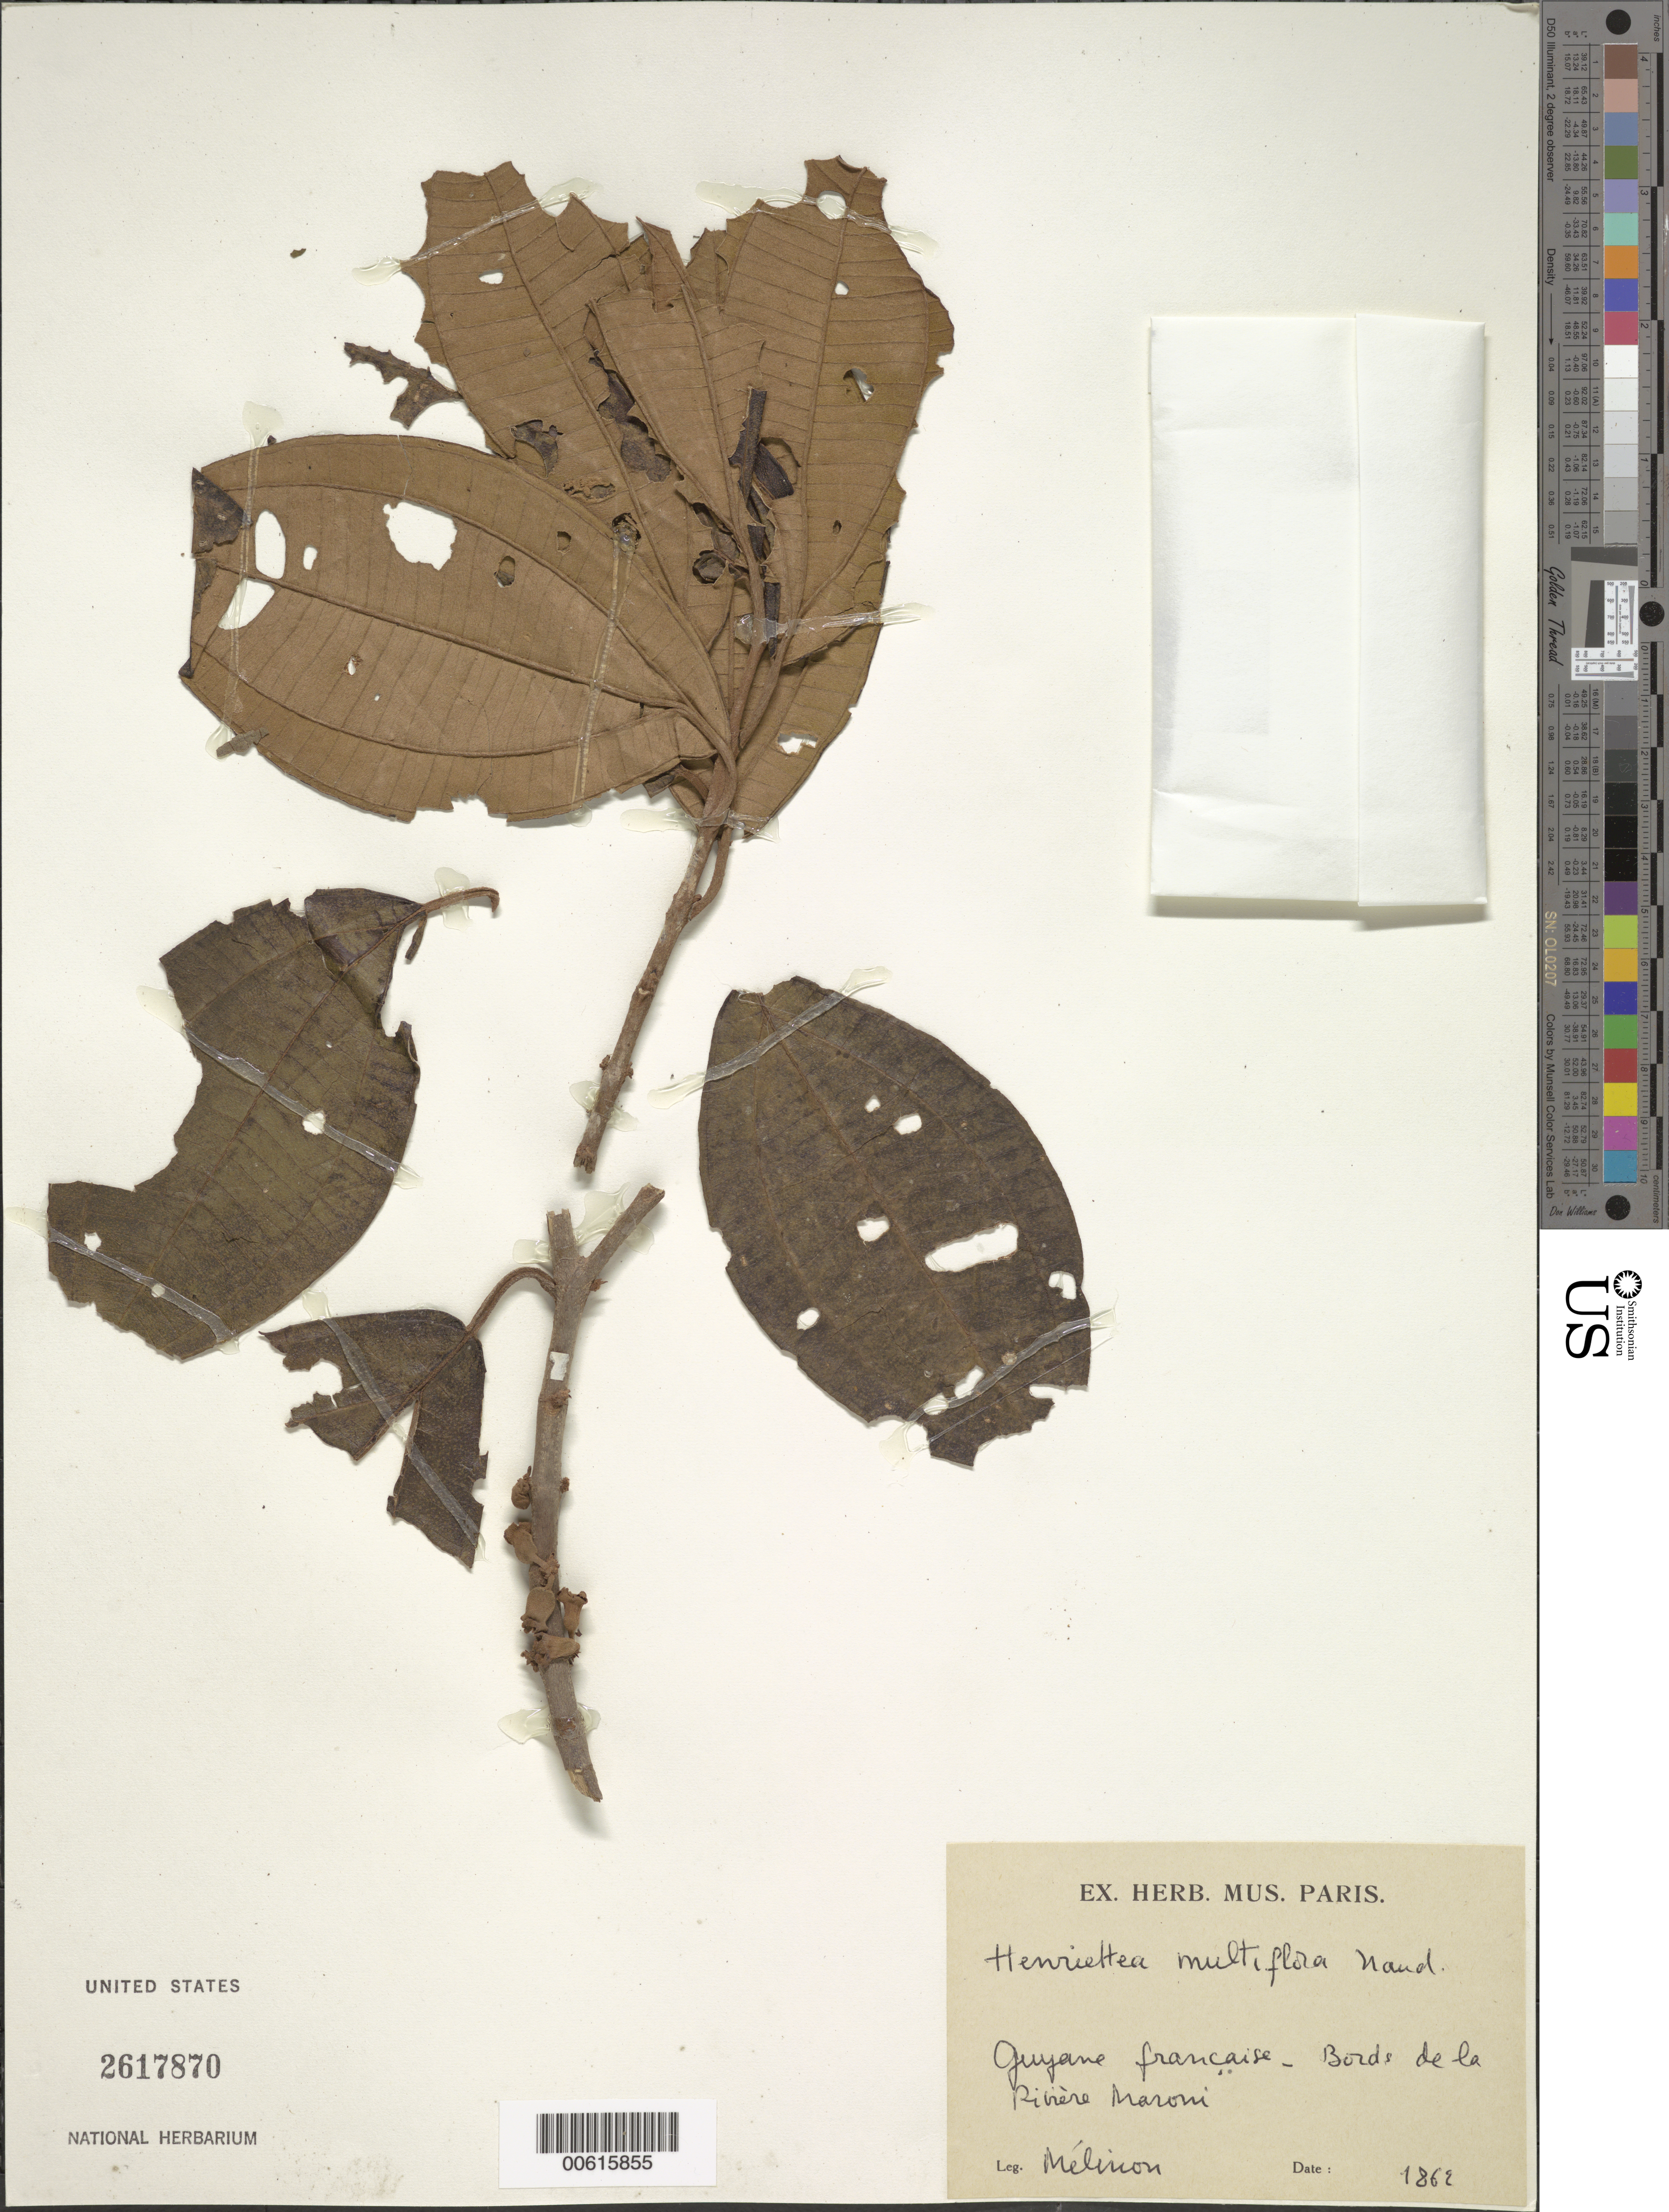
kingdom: Plantae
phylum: Tracheophyta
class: Magnoliopsida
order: Myrtales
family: Melastomataceae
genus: Henriettea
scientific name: Henriettea multiflora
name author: Naudin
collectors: E. Mélinon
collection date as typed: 1862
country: French Guiana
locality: Maroni R.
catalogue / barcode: US 2617870